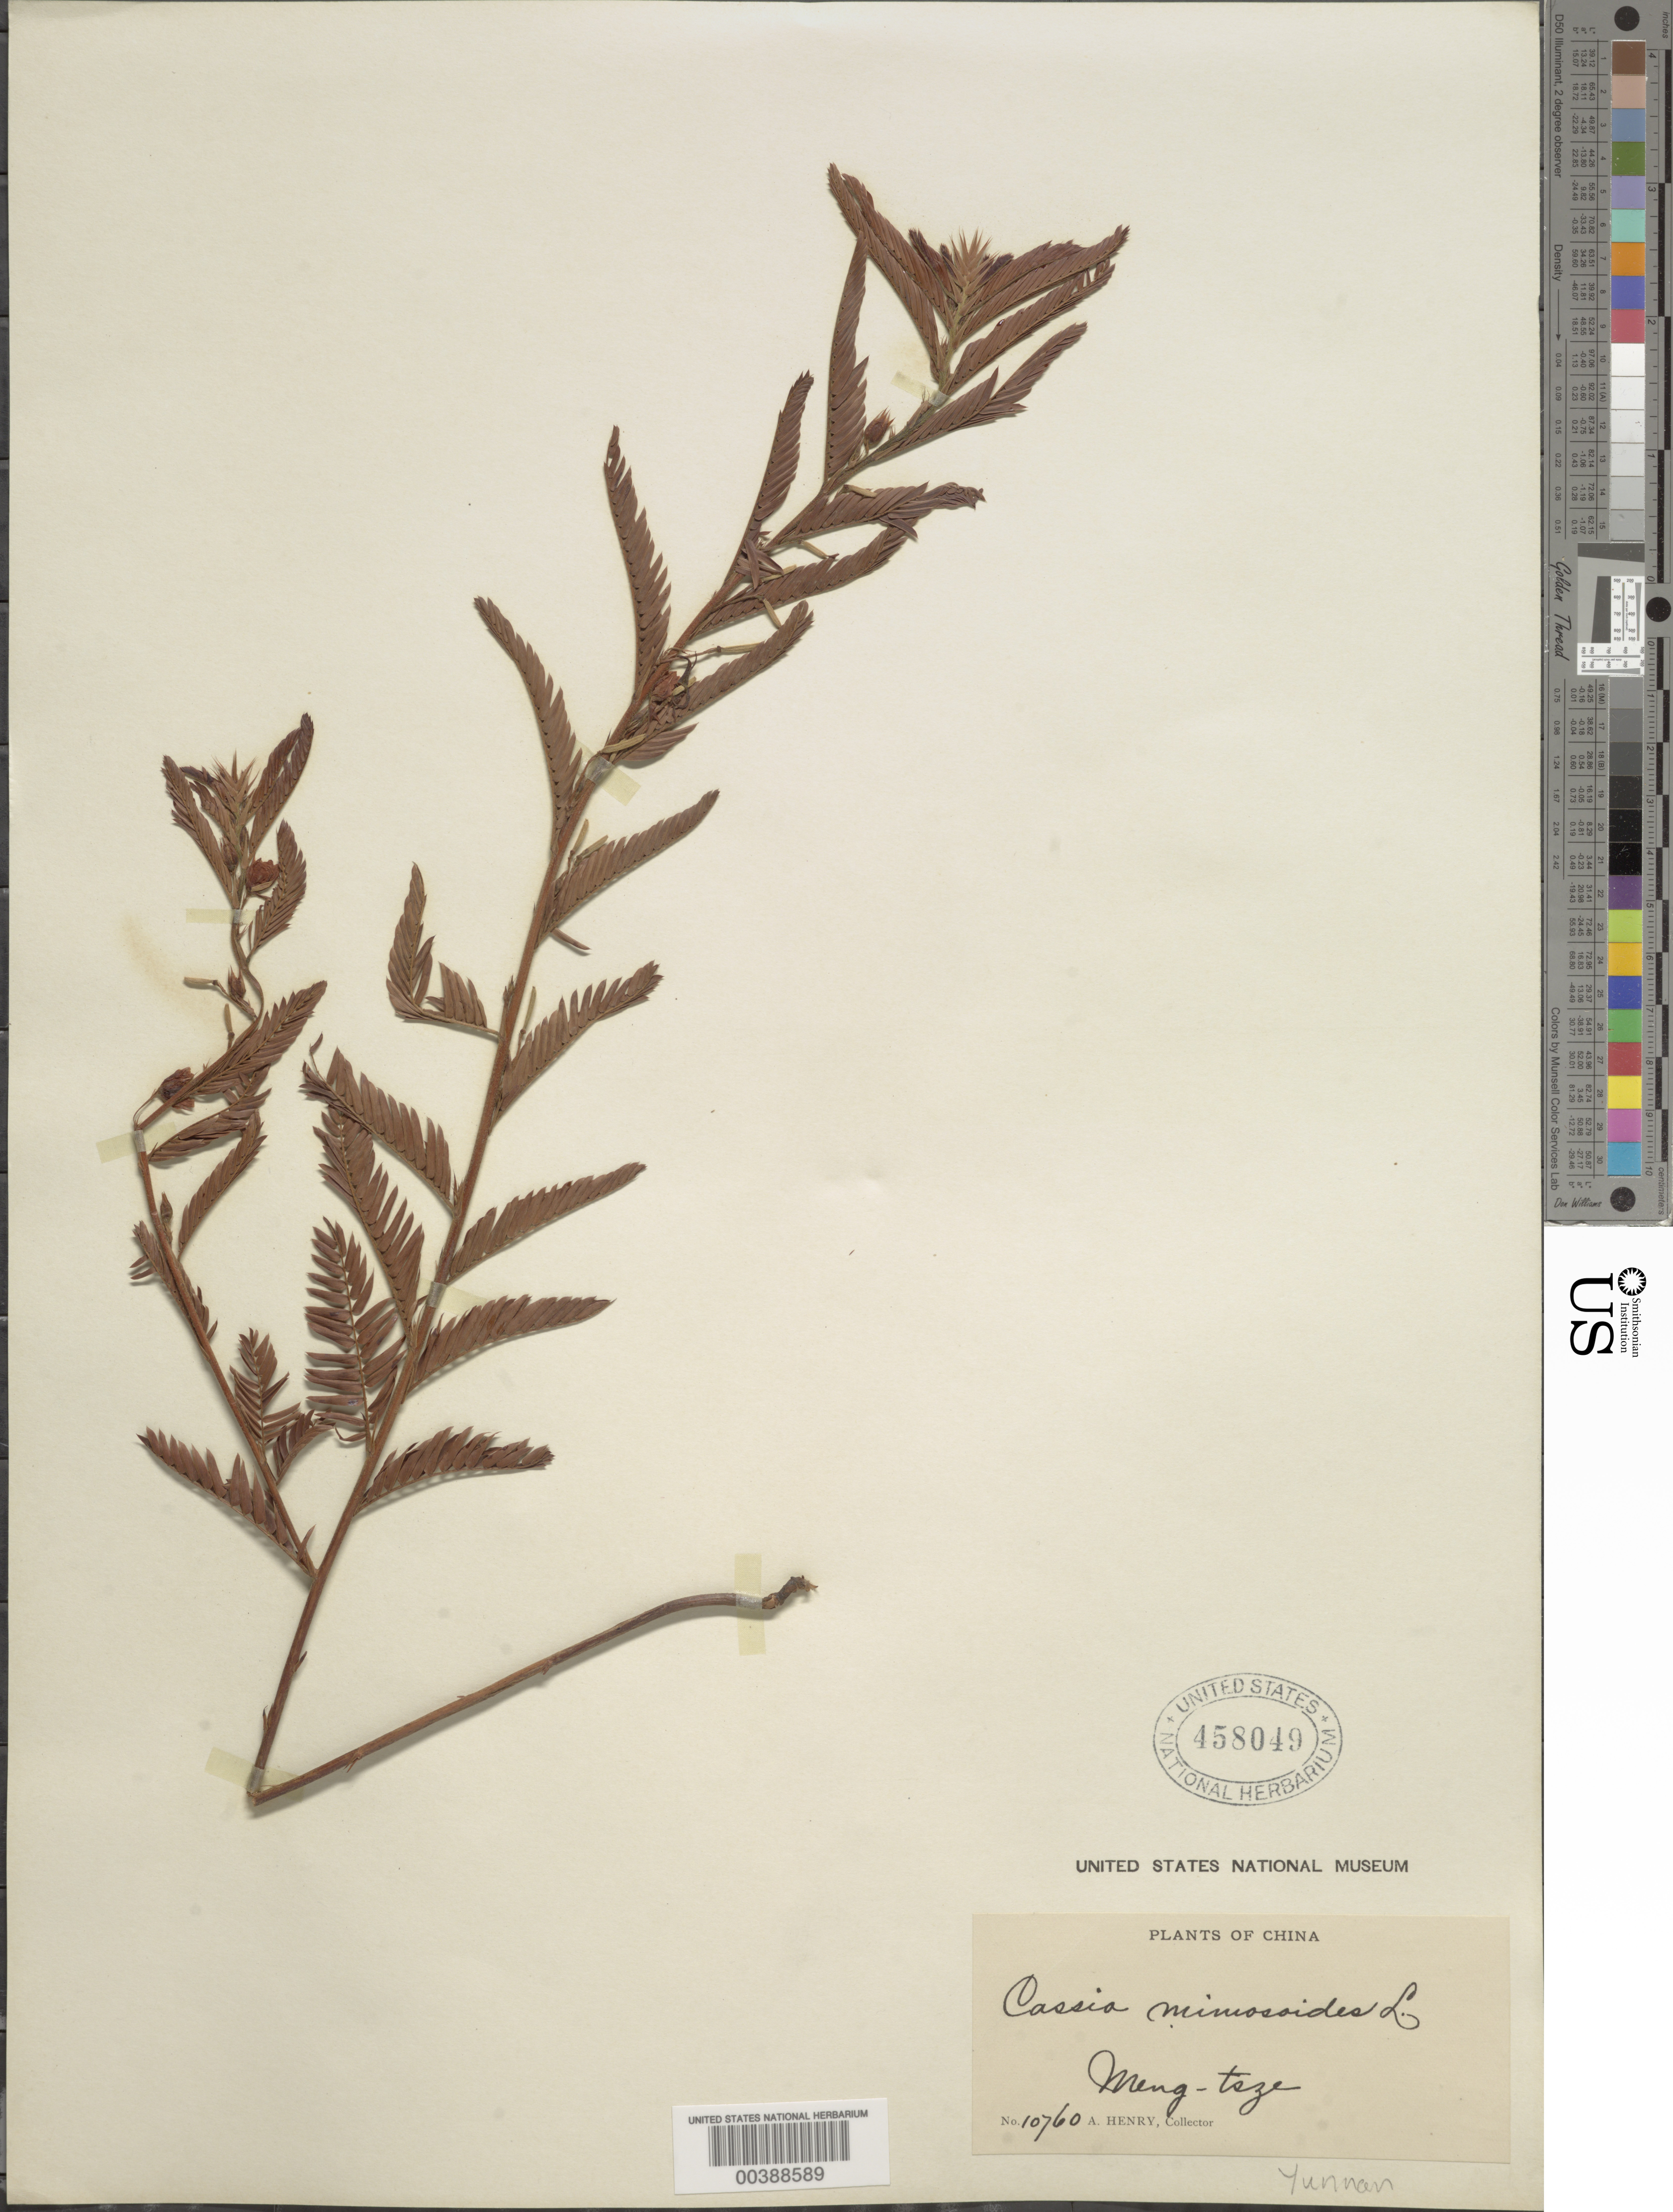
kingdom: Plantae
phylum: Tracheophyta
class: Magnoliopsida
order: Fabales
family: Fabaceae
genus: Chamaecrista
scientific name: Chamaecrista mimosoides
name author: (L.) Greene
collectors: A. Henry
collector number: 10760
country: China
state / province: Yunnan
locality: Meng-tsze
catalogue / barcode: US 458049